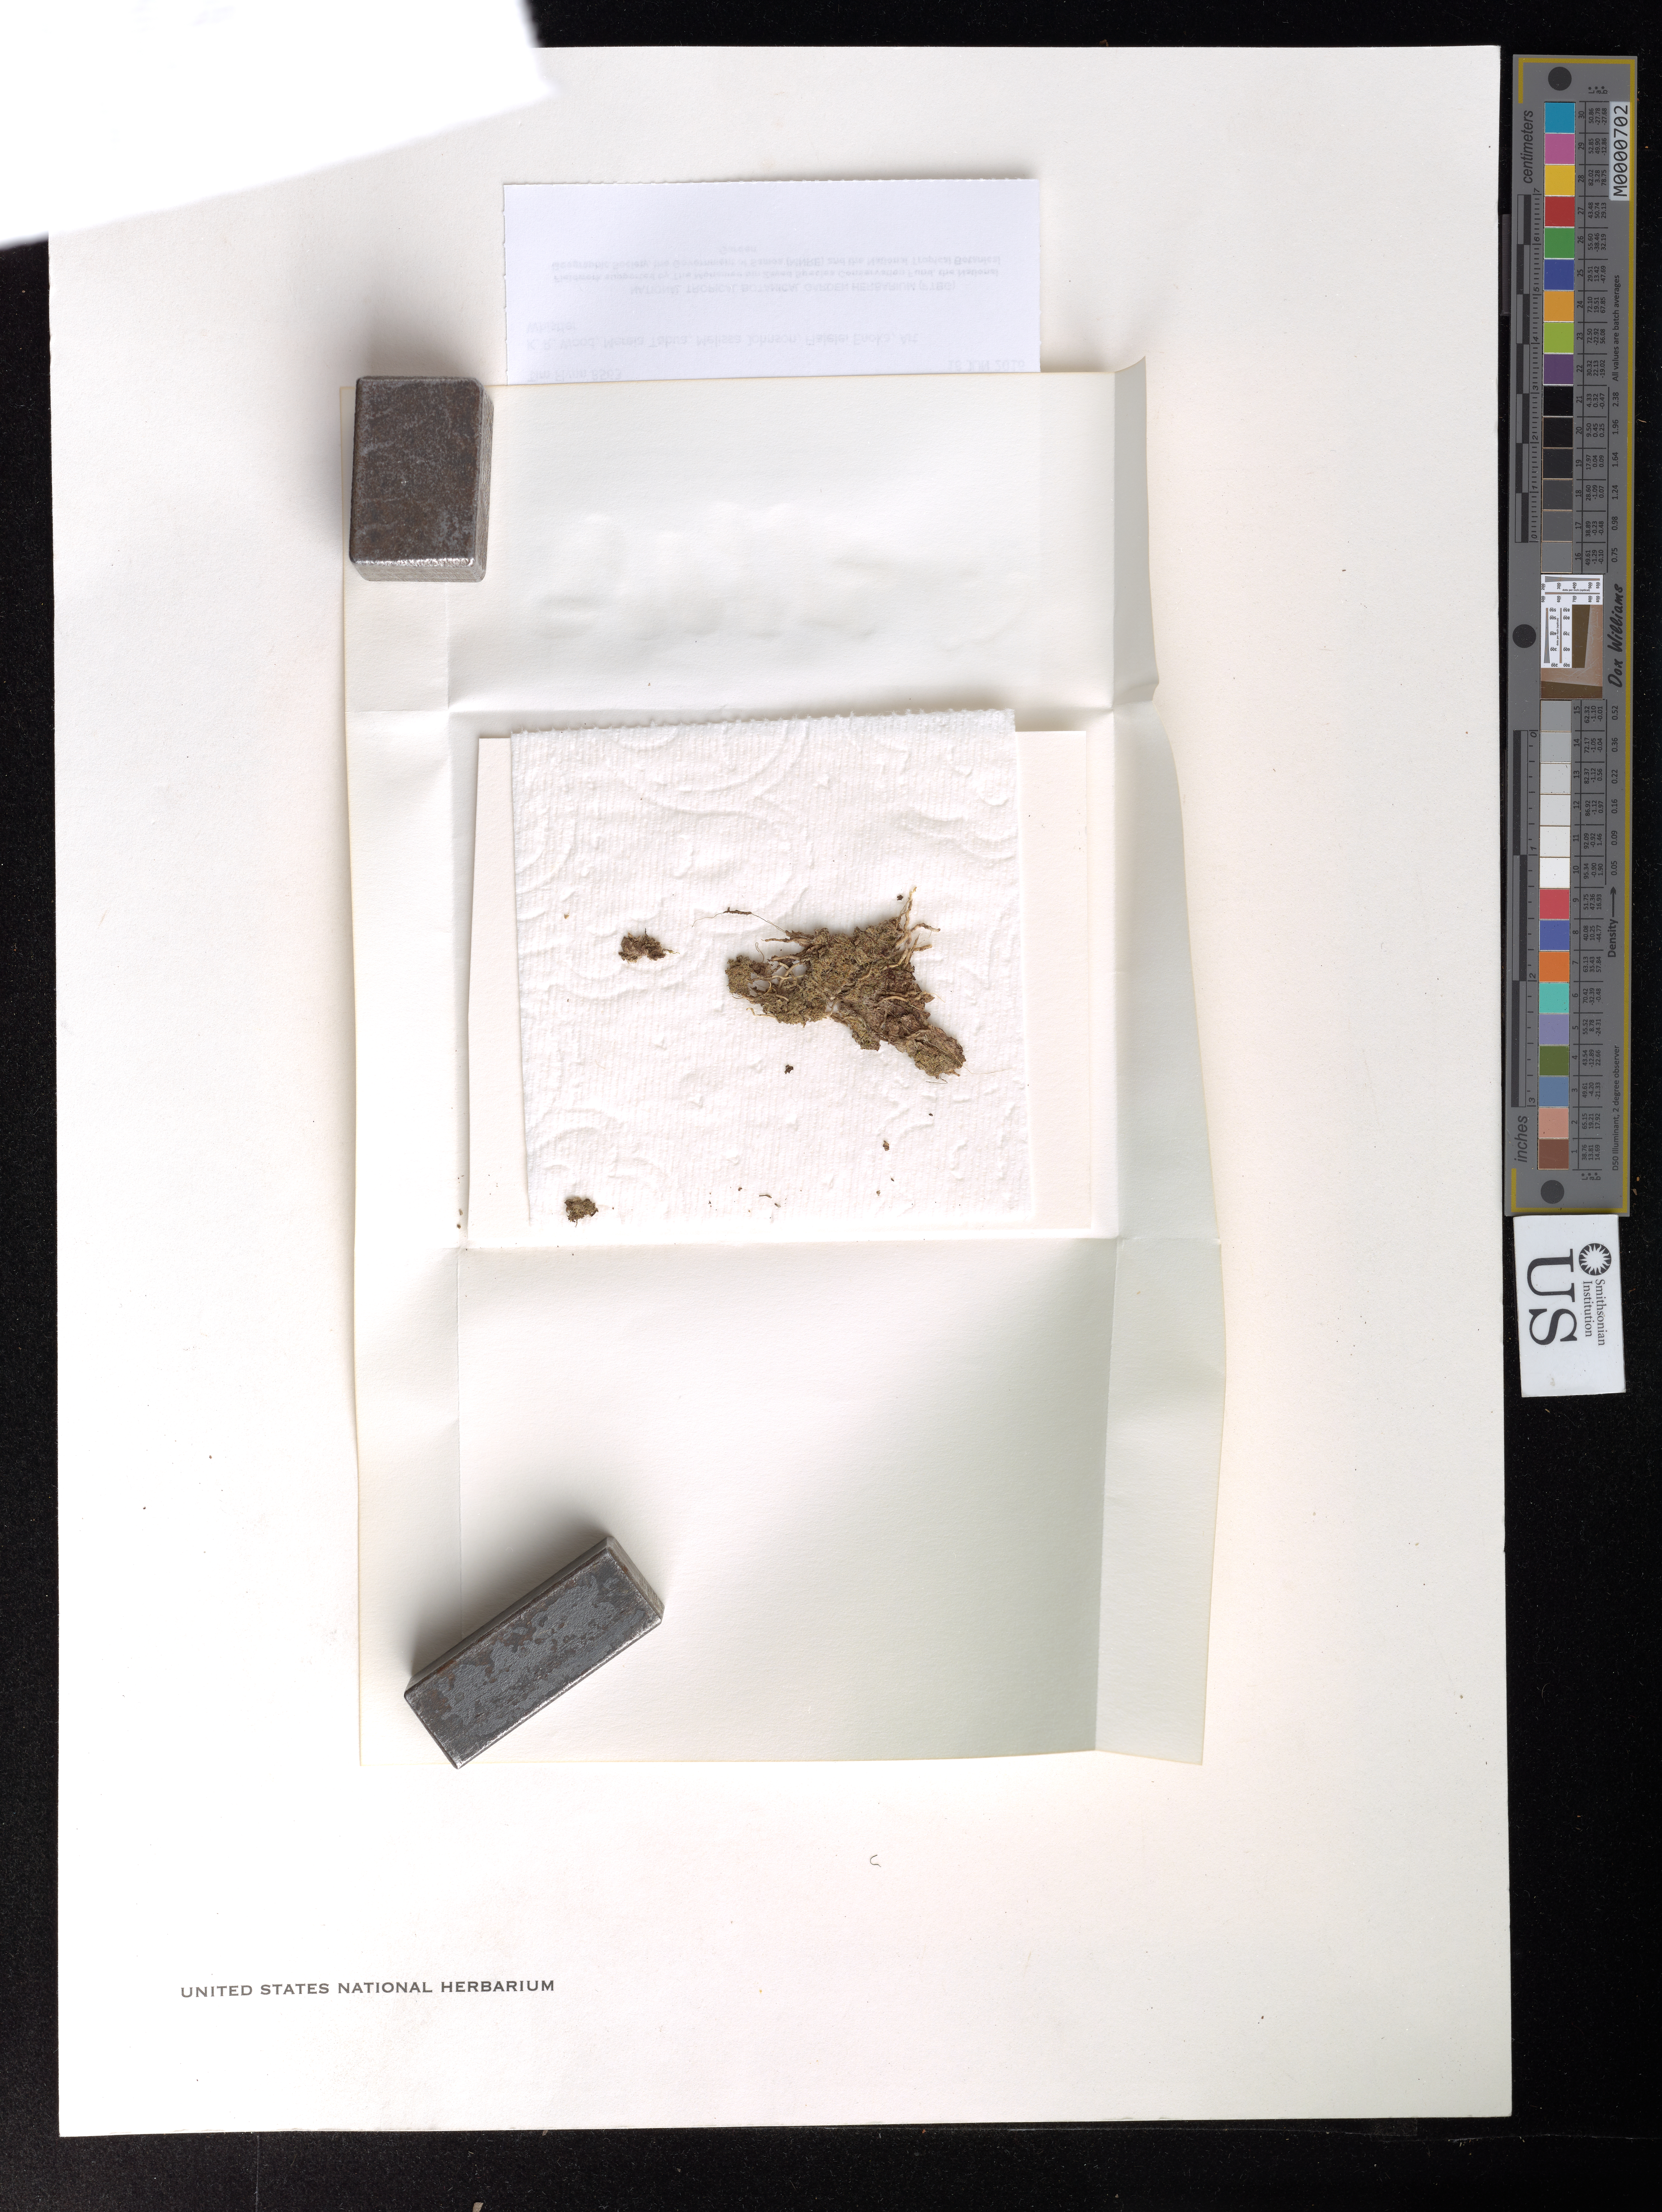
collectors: T. W. Flynn, K. R. Wood, M. Tabua, M. Johnson, F. Enoka & A. Whistler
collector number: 8563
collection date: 2016-06-18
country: Samoa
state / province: Gagaifomauga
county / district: Savaii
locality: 1905 Matavanu lava flow.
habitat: Short-statured forest w/ Rhus, Metrosideros, Melastoma, Fagraea.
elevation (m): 602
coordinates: -13.533450, -172.396680